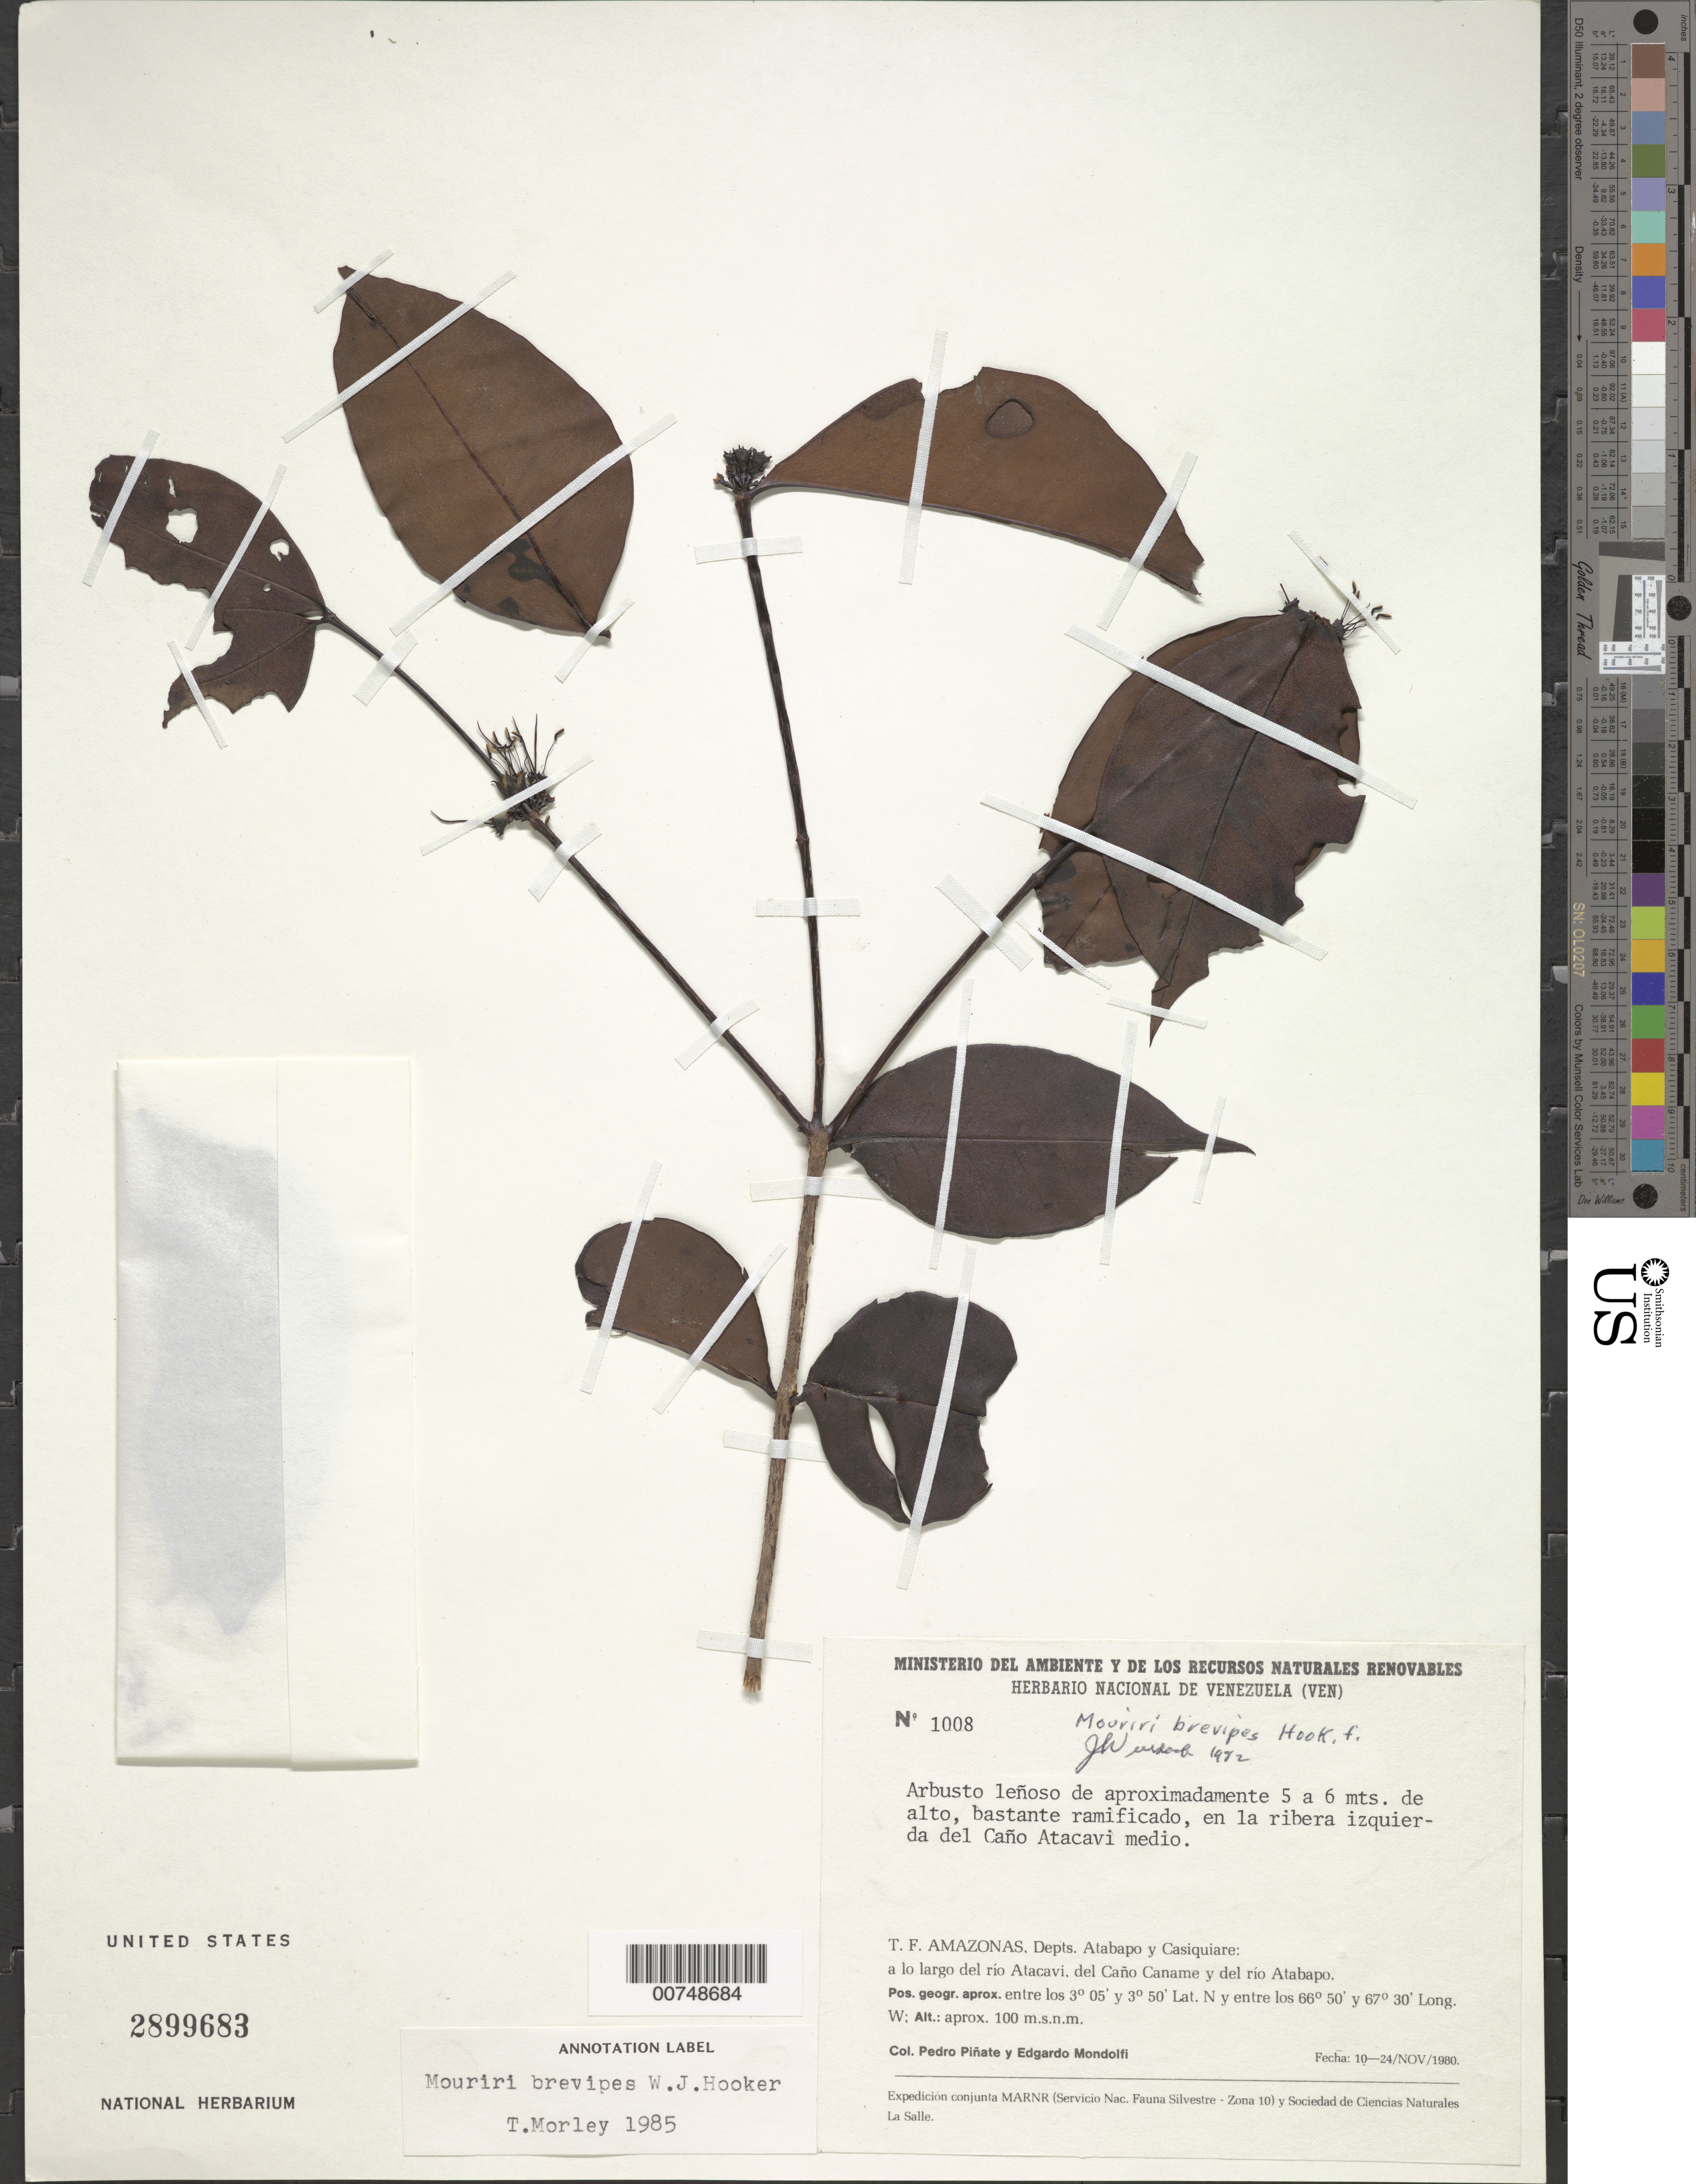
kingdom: Plantae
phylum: Tracheophyta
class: Magnoliopsida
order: Myrtales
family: Melastomataceae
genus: Mouriri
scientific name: Mouriri brevipes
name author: Gardner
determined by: Morley, T.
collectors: P. Piñate & E. Mondolfi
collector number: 1008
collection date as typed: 10-Nov-80 to 24-Nov-80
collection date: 1980-11-10/1980-11-24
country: Venezuela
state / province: Amazonas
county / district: Atabapo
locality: Río Atacavi, Caño Caname & Río Atabapo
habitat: En la ribera izquierda del cano Atacavi medio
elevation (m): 100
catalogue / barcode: US 2899683